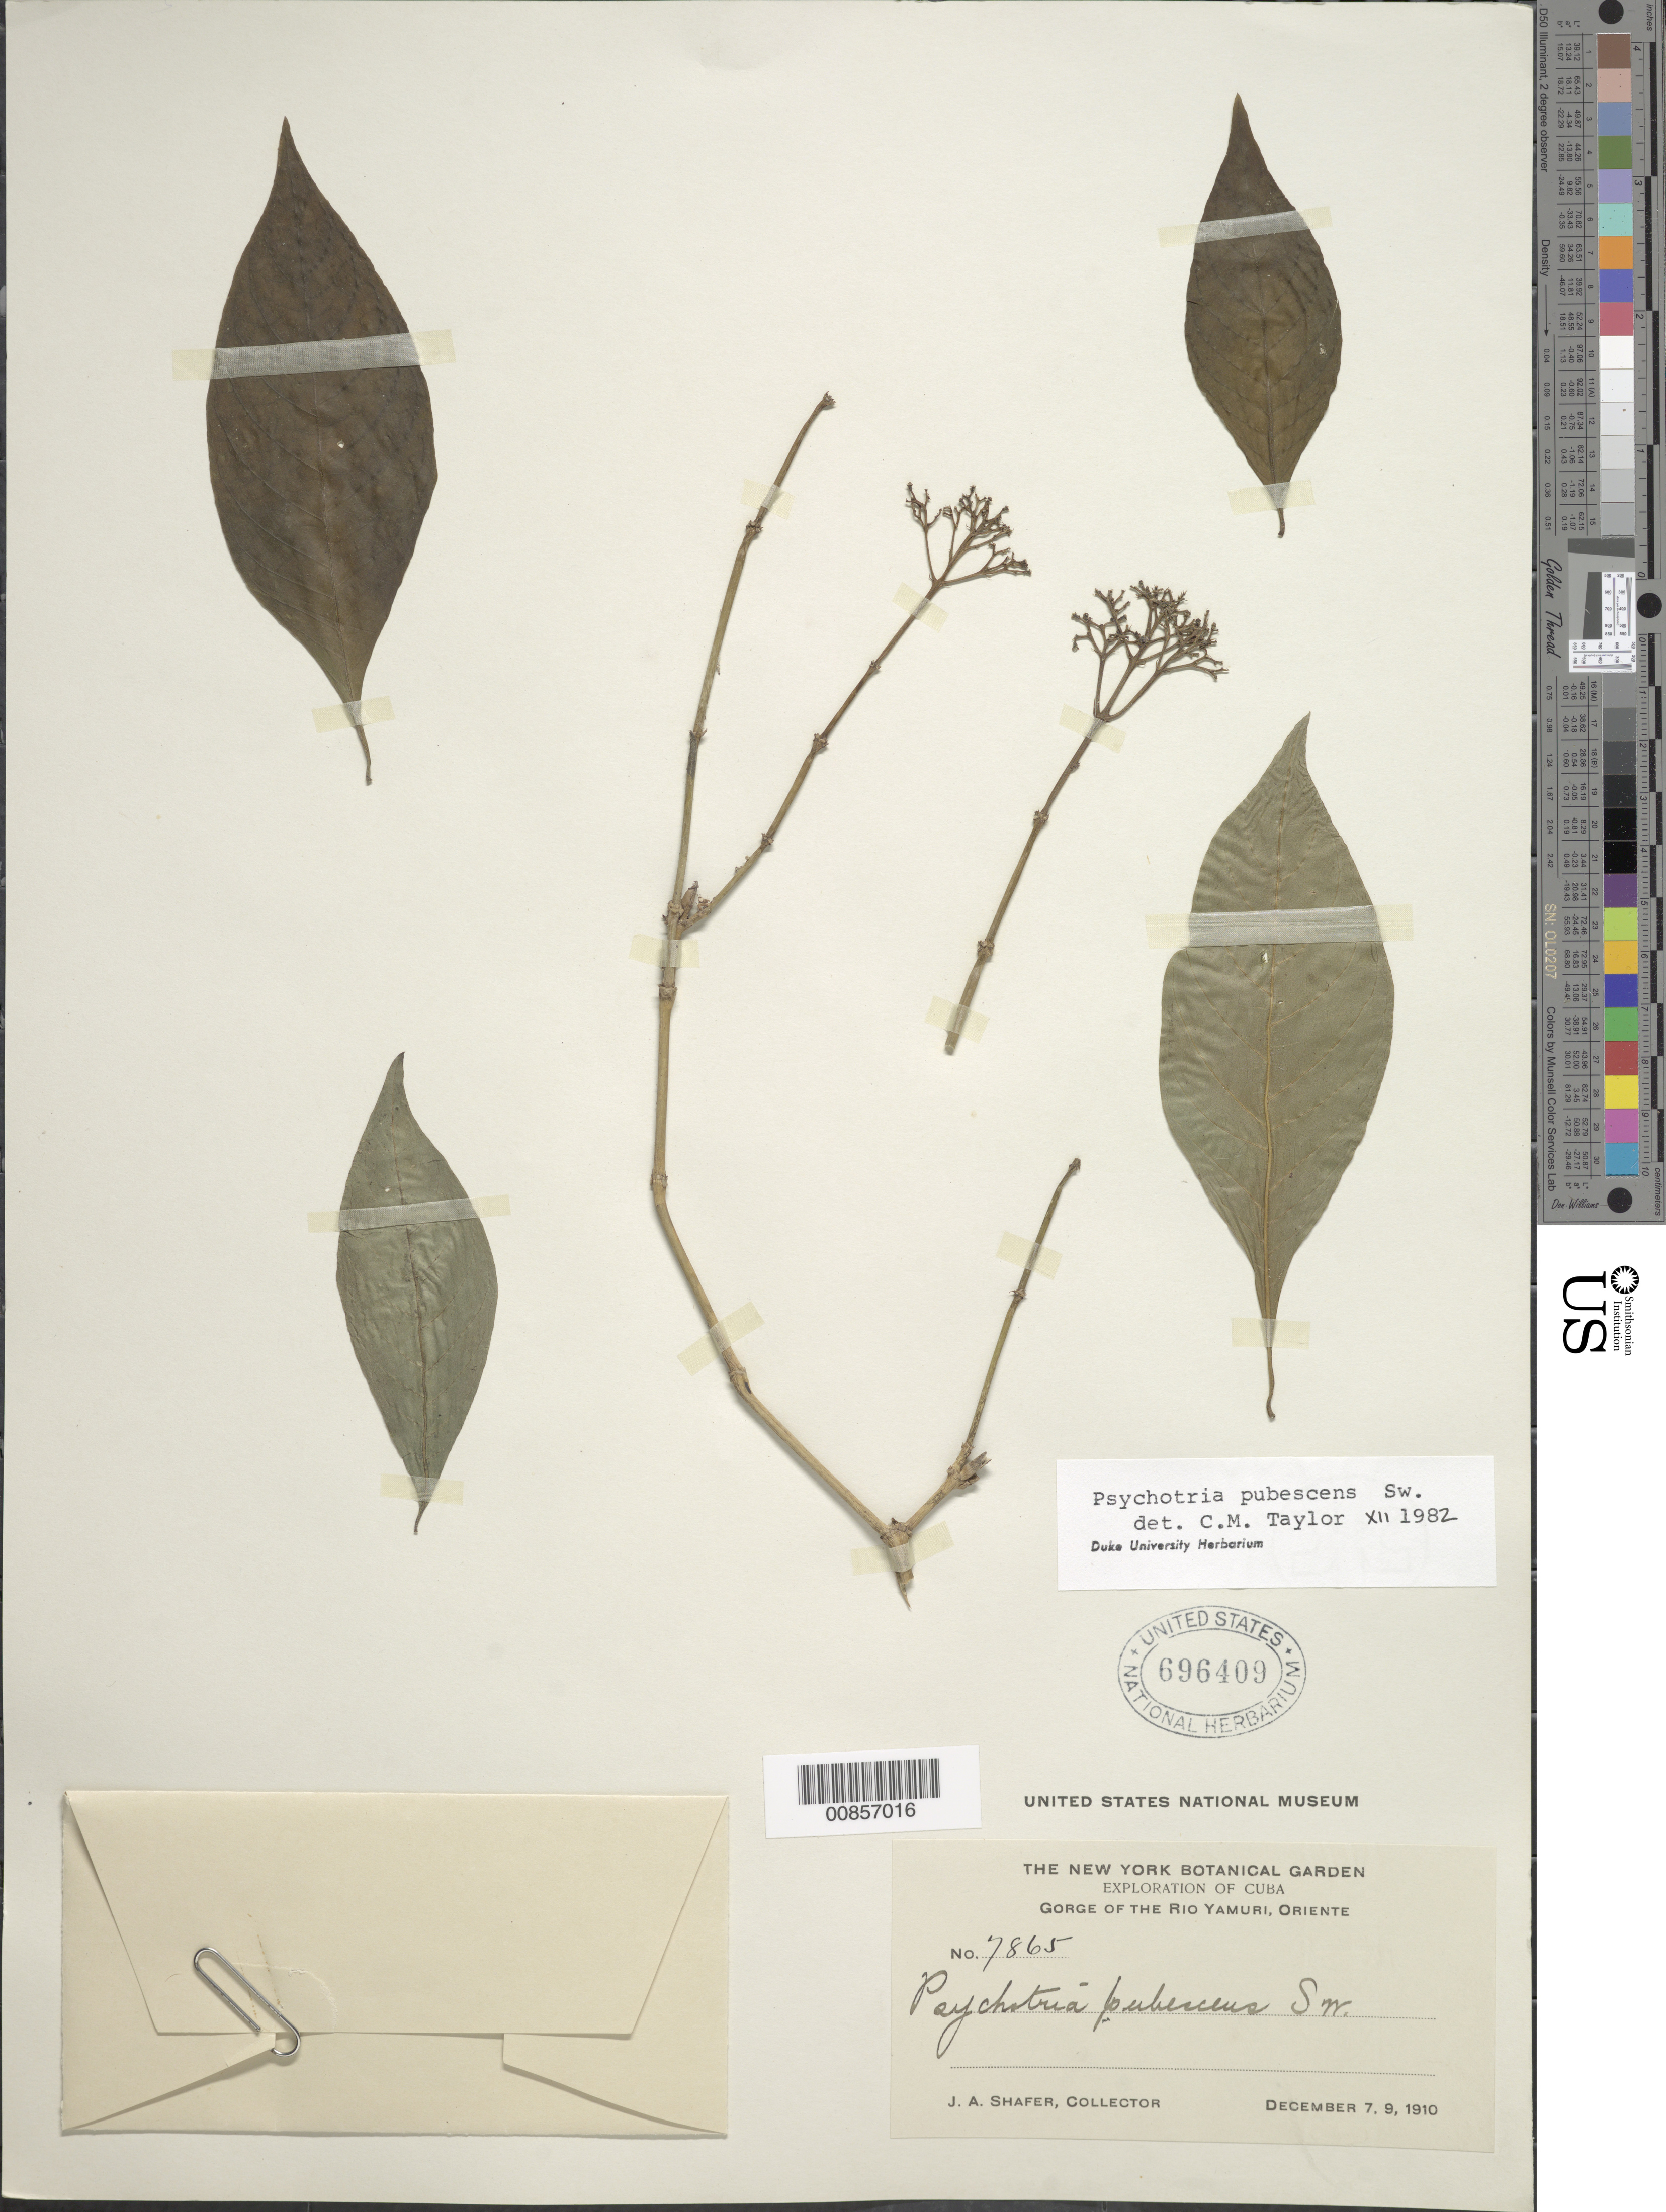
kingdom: Plantae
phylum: Tracheophyta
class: Magnoliopsida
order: Gentianales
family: Rubiaceae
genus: Psychotria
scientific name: Psychotria pubescens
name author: Sw.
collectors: J. A. Shafer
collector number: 7865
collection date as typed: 07 Dec 1910 and 09 Dec 1910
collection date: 1910-12-07,1910-12-09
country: Cuba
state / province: Oriente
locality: Gorge of the Rio Yamuri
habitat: River gorge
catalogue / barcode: US 696409